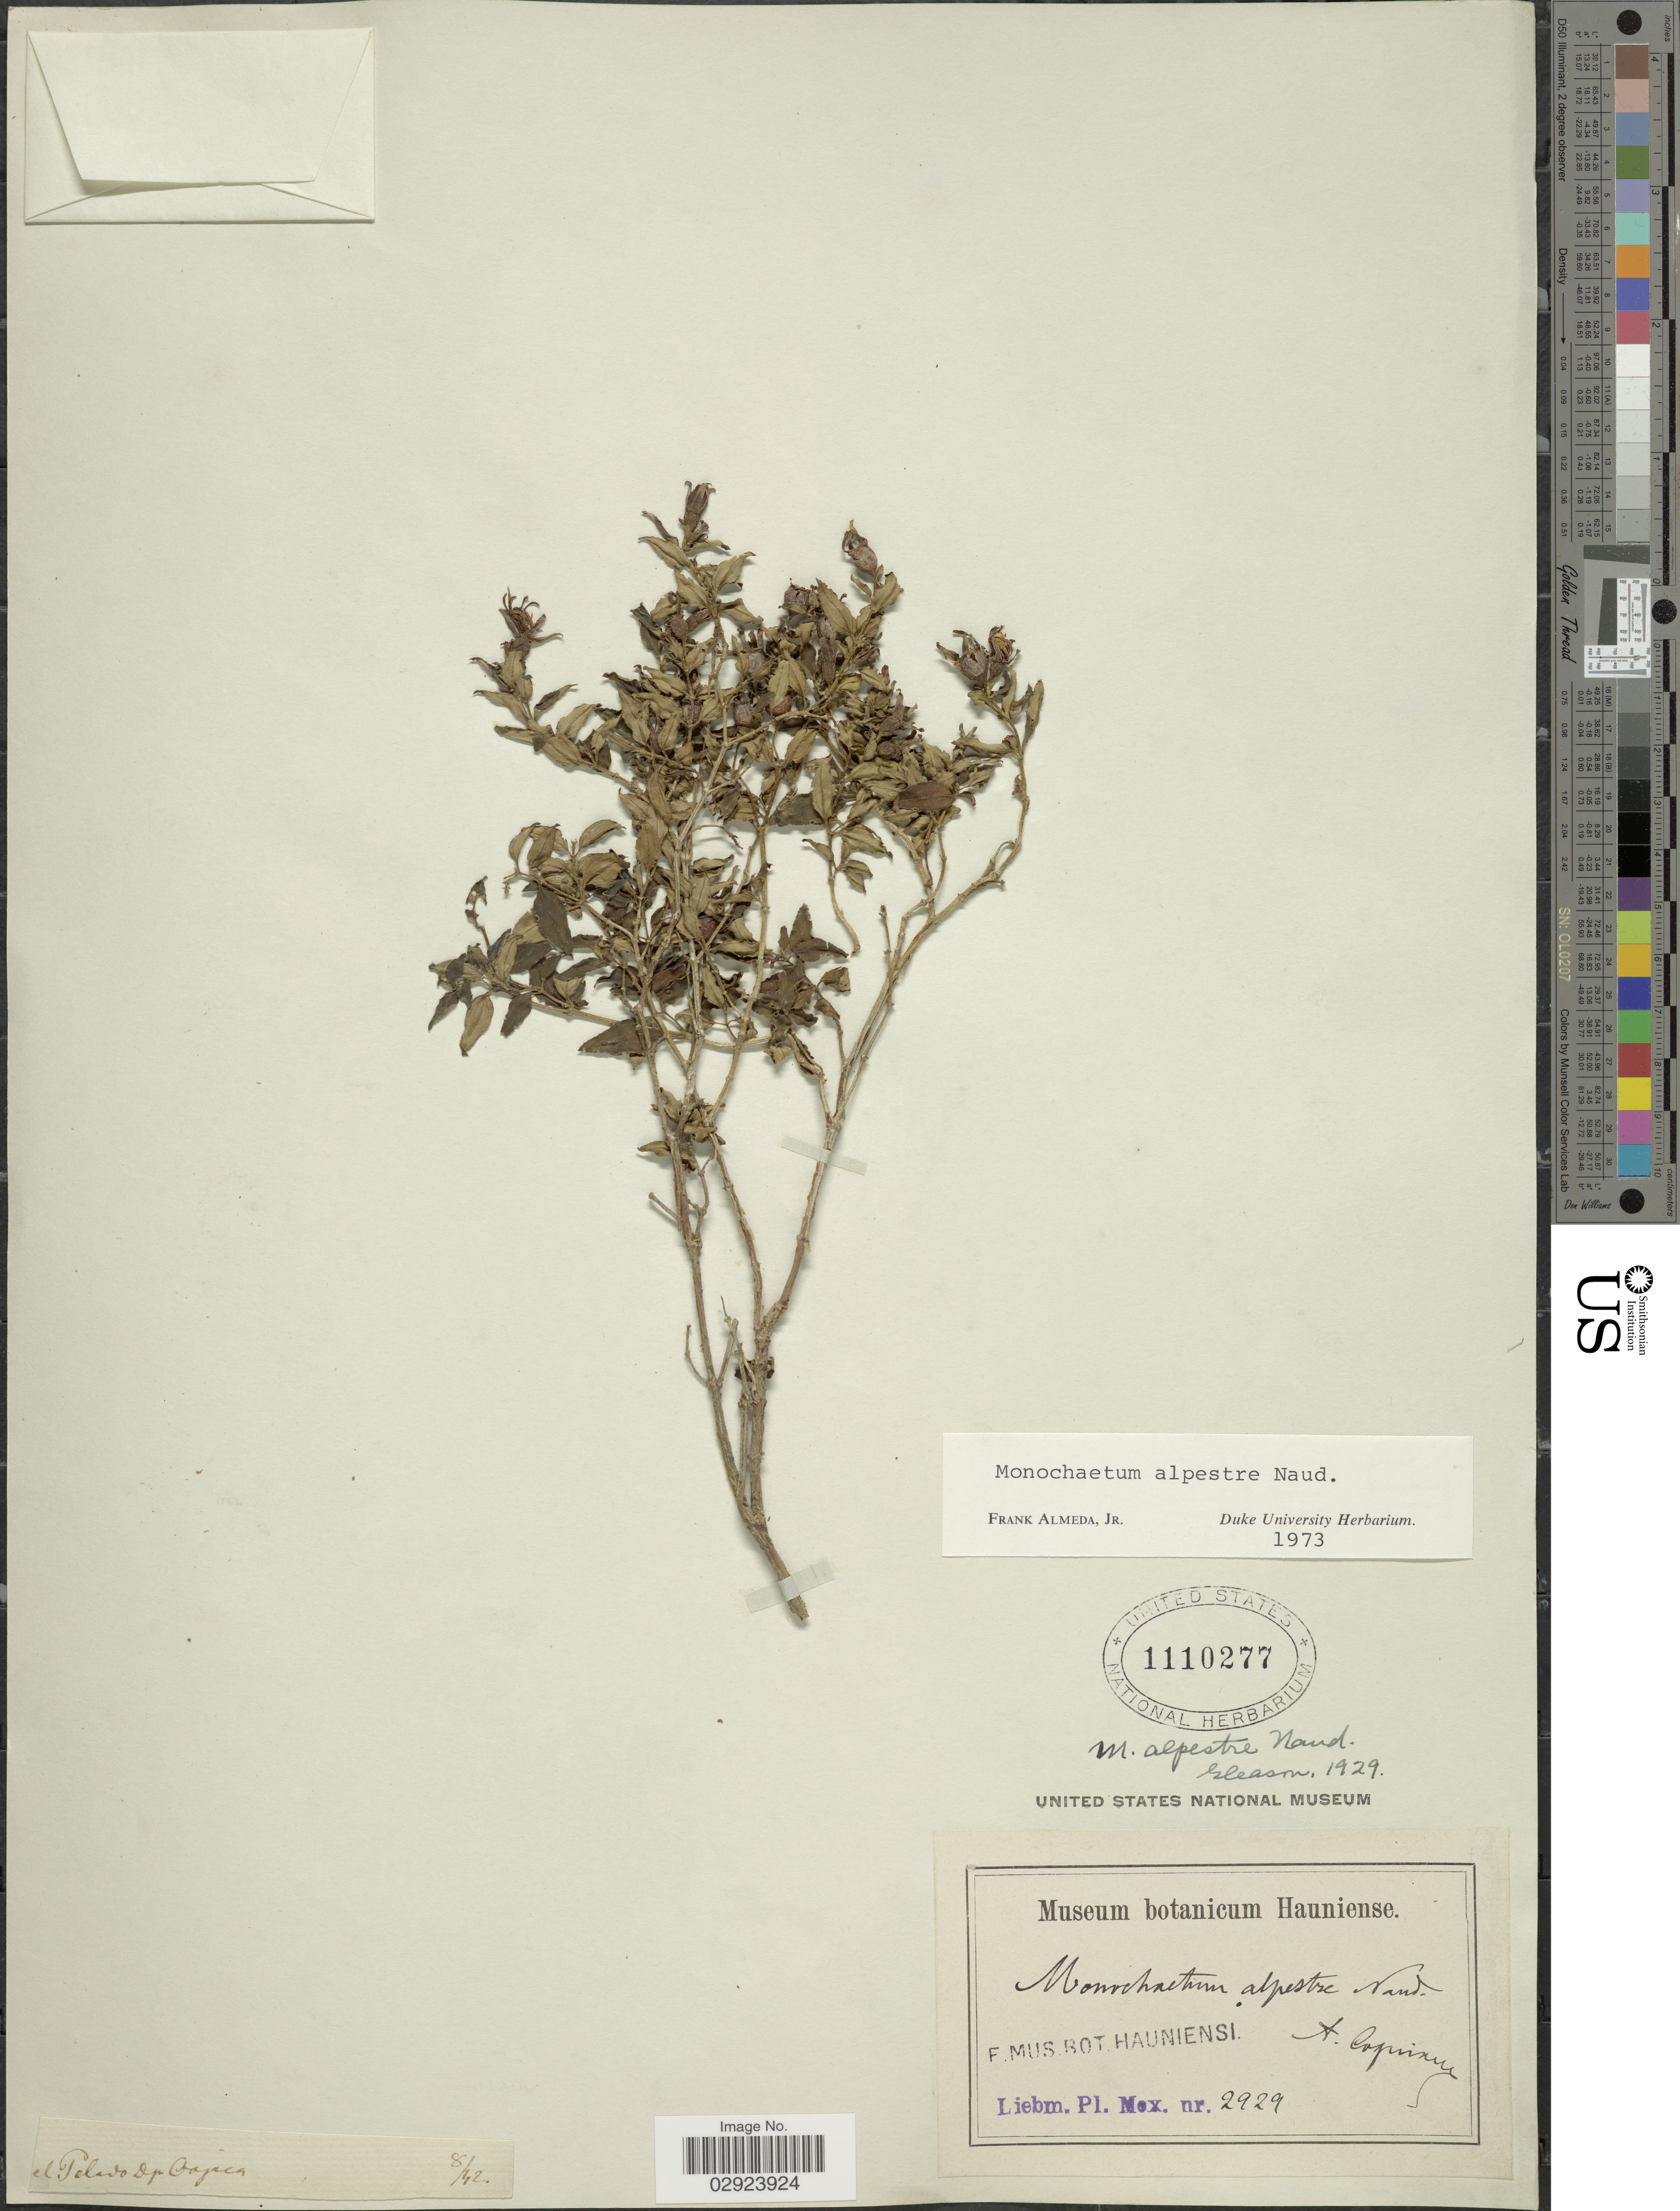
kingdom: Plantae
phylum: Tracheophyta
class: Magnoliopsida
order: Myrtales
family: Melastomataceae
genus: Monochaetum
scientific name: Monochaetum alpestre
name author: Naudin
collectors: Liebmann, --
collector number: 2929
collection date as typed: Transcribed d/m/y: /8/42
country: Mexico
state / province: Oaxaca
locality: El Pelado Dp Oajaca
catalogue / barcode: US 1110277